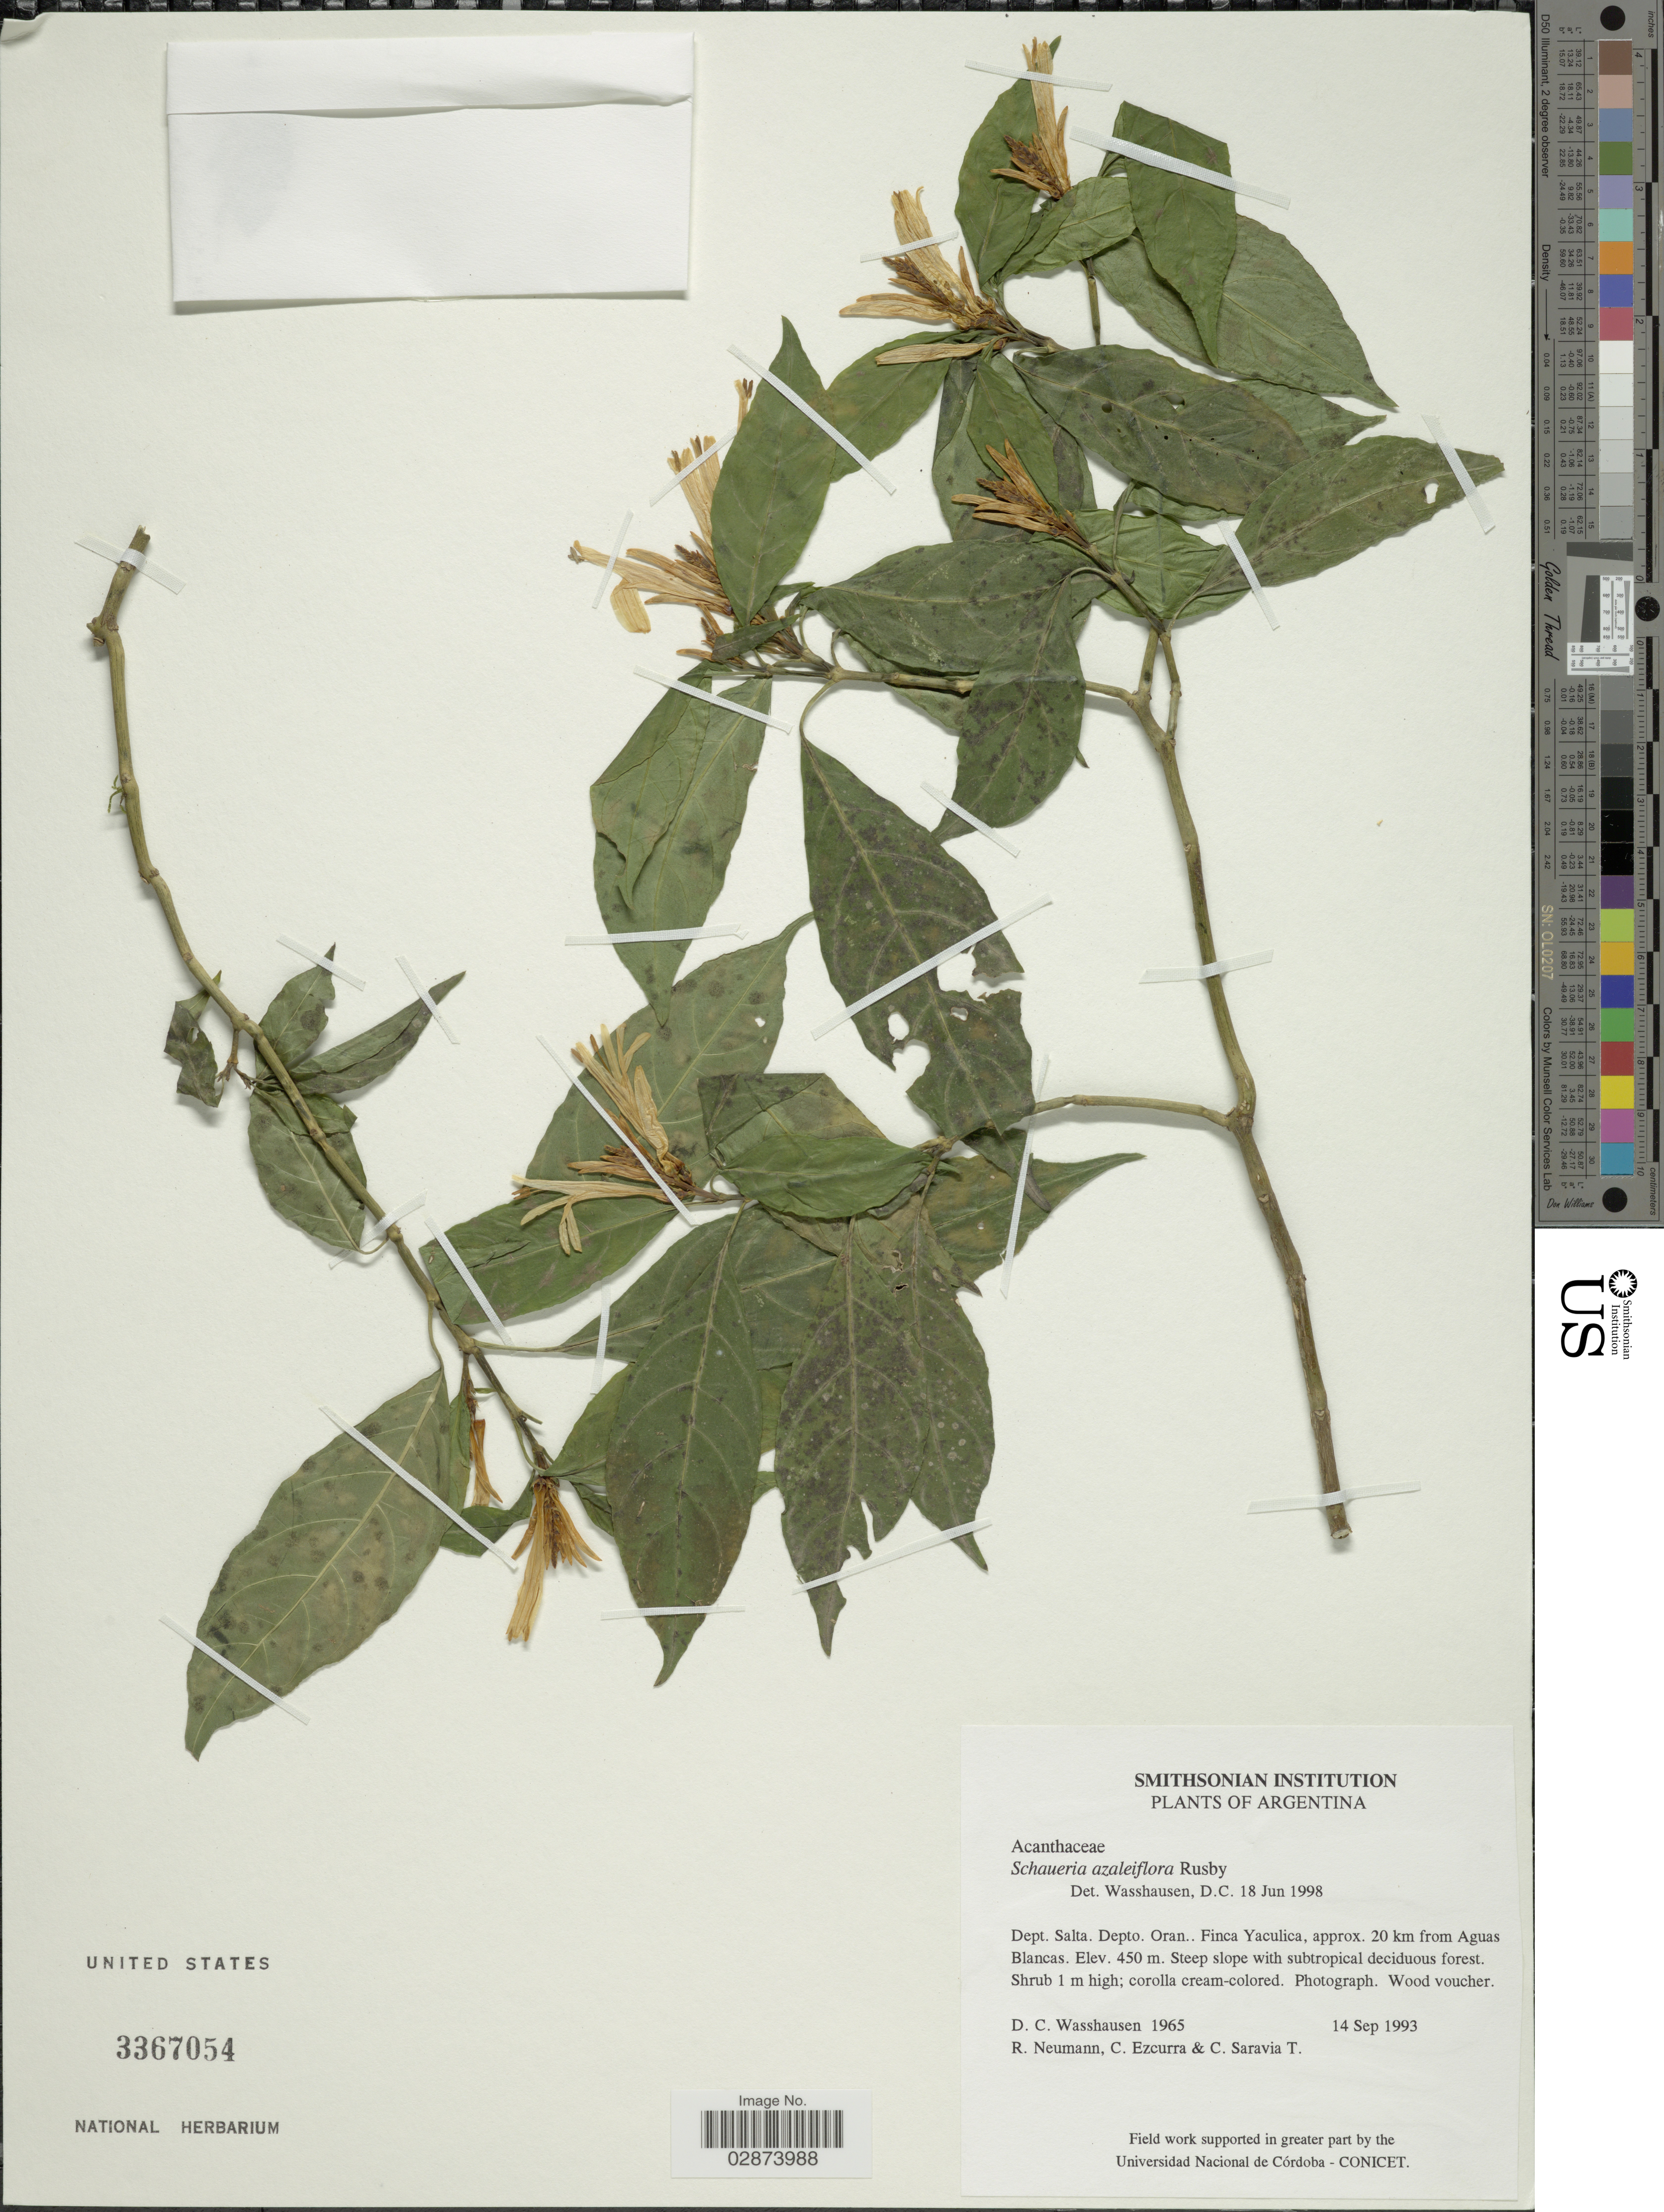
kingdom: Plantae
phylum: Tracheophyta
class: Magnoliopsida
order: Lamiales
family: Acanthaceae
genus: Schaueria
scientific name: Schaueria azaleiflora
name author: Rusby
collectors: D. C. Wasshausen, R. Neumann, C. Ezcurra & C. Saravia T.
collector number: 1965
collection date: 1993-09-14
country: Argentina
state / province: Salta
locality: Dept. Salta. Depto. Oran. Finca Yaculica, approx. 20 km from Aguas Blancas.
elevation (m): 450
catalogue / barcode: US 3367054